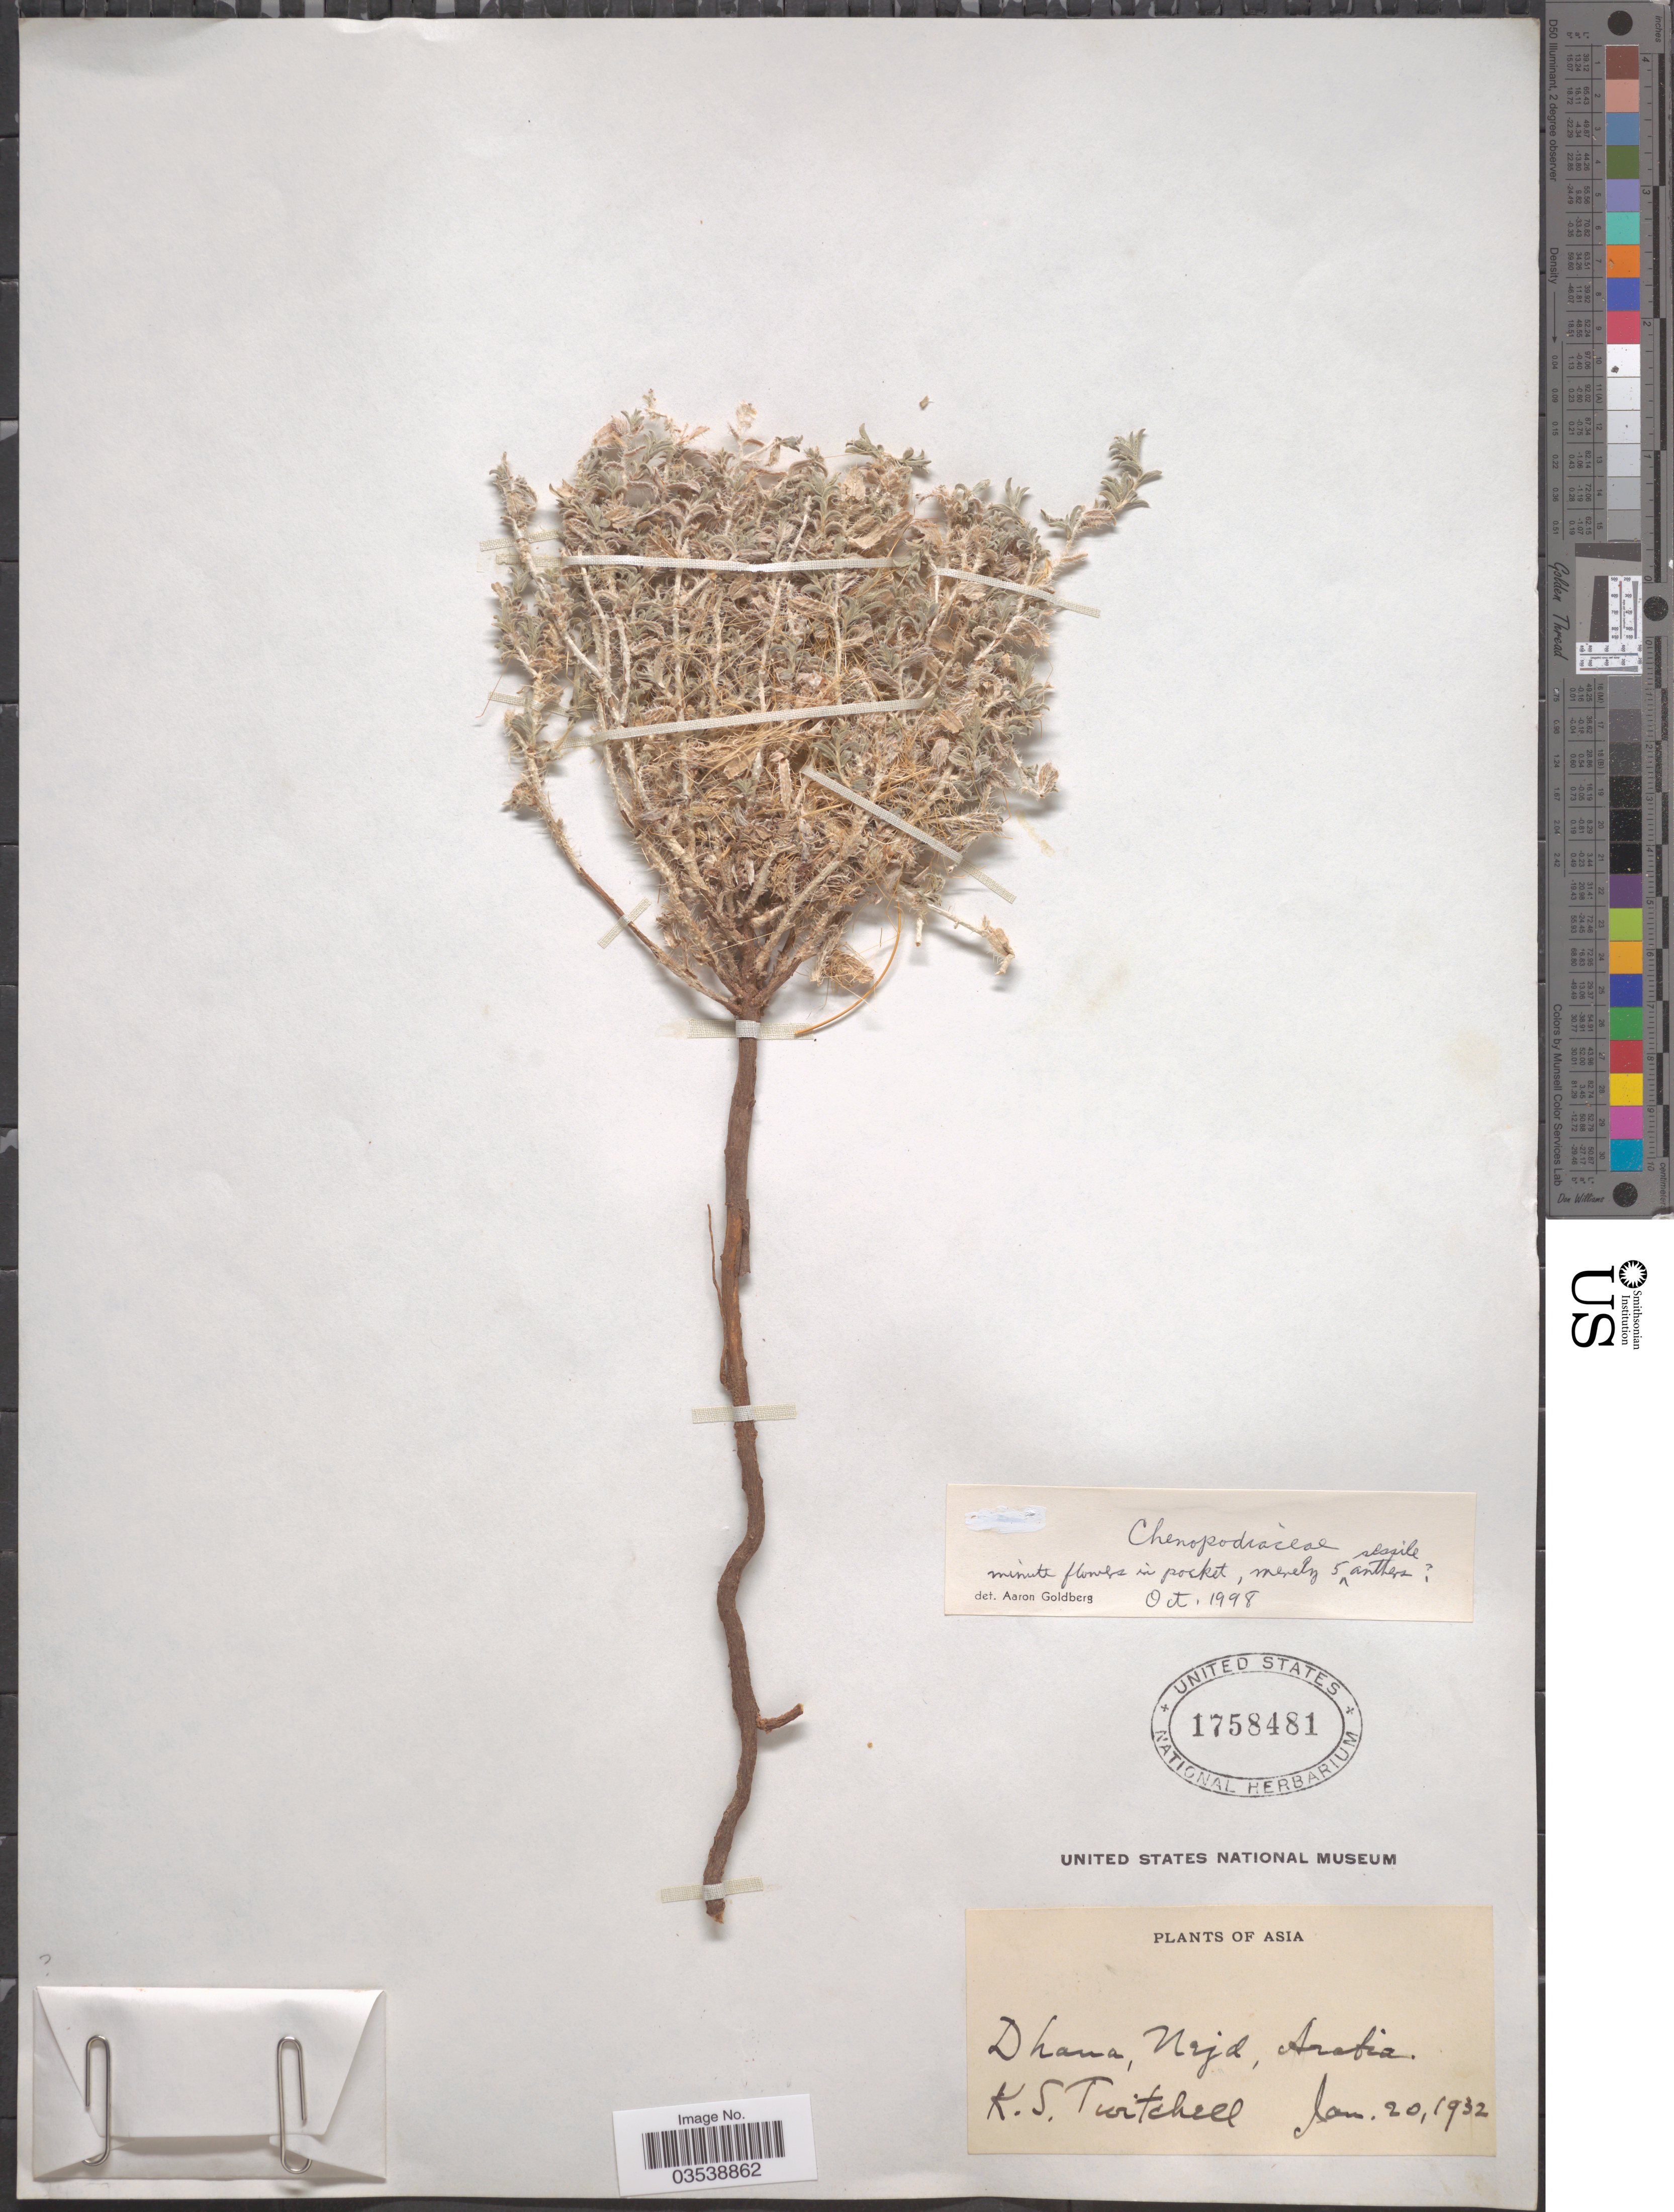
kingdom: Plantae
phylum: Tracheophyta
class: Magnoliopsida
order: Caryophyllales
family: Amaranthaceae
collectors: K. Twitchell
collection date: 1932-01-20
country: Saudi Arabia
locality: Dhana, Nejd, Arabia.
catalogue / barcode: US 1758481